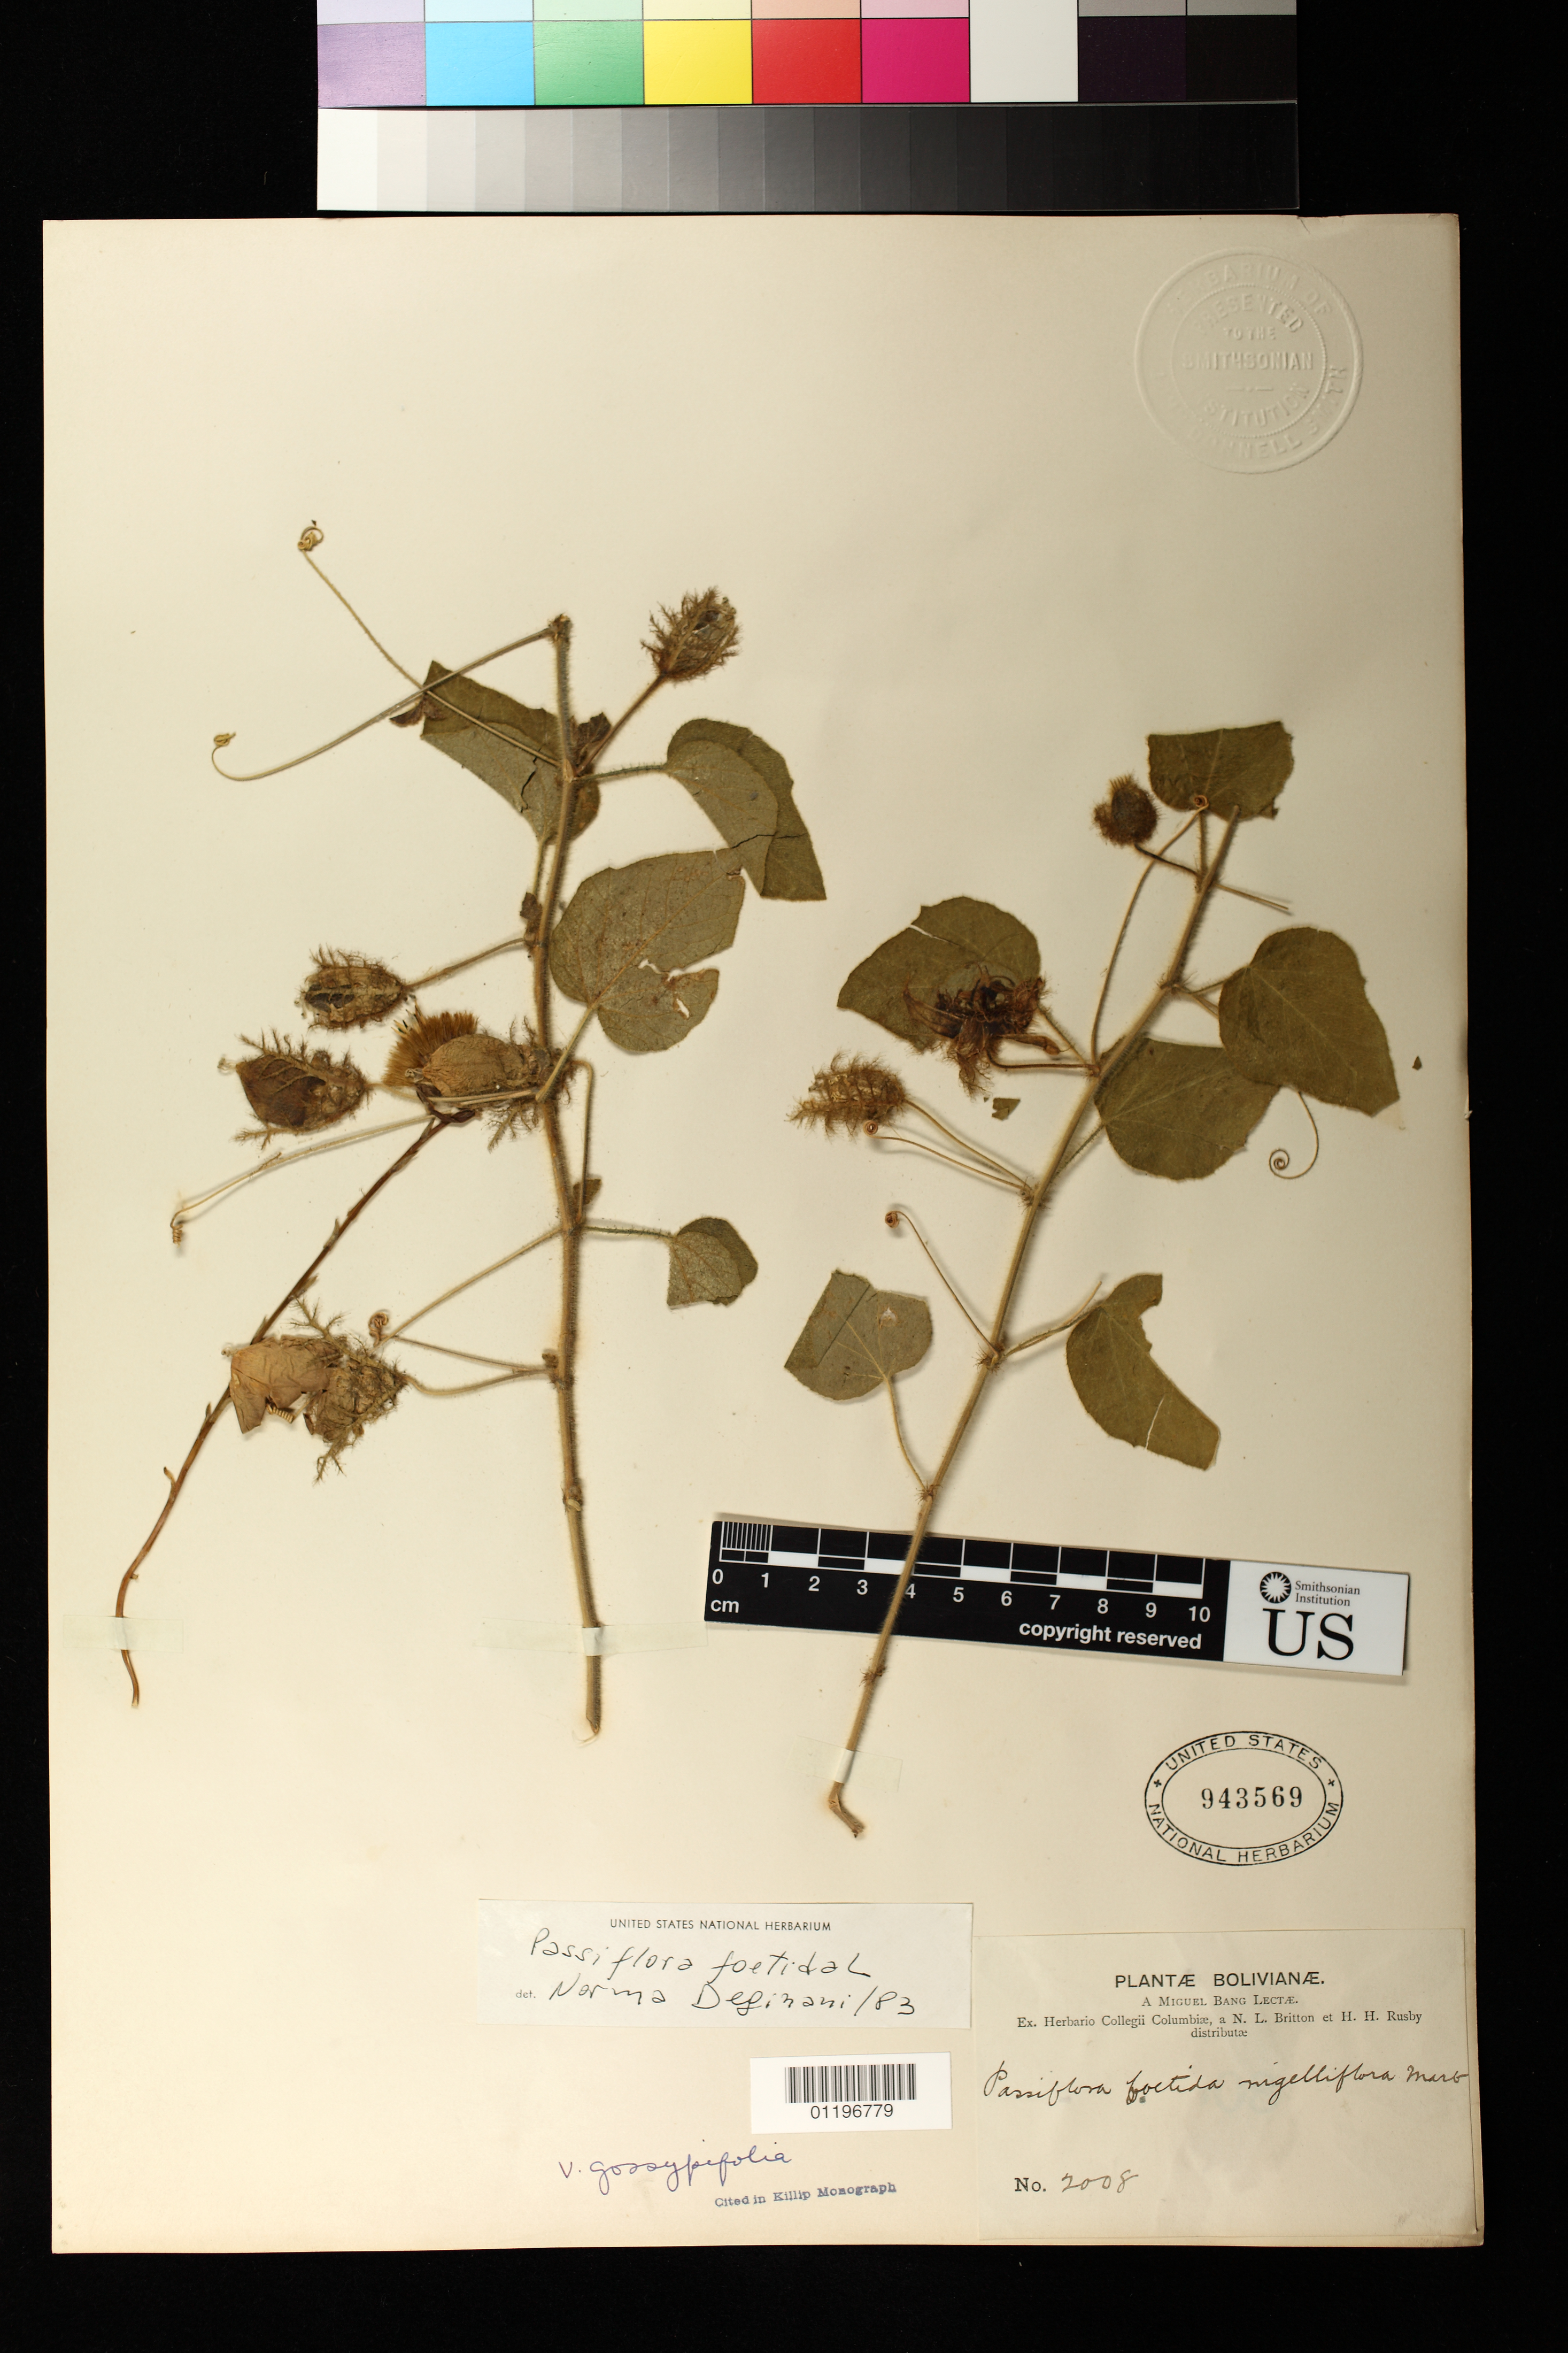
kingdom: Plantae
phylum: Tracheophyta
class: Magnoliopsida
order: Malpighiales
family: Passifloraceae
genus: Passiflora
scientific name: Passiflora foetida var. nigelliflora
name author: (Hook.) Mast.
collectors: M. Bang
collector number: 2008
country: Bolivia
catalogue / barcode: US 943569